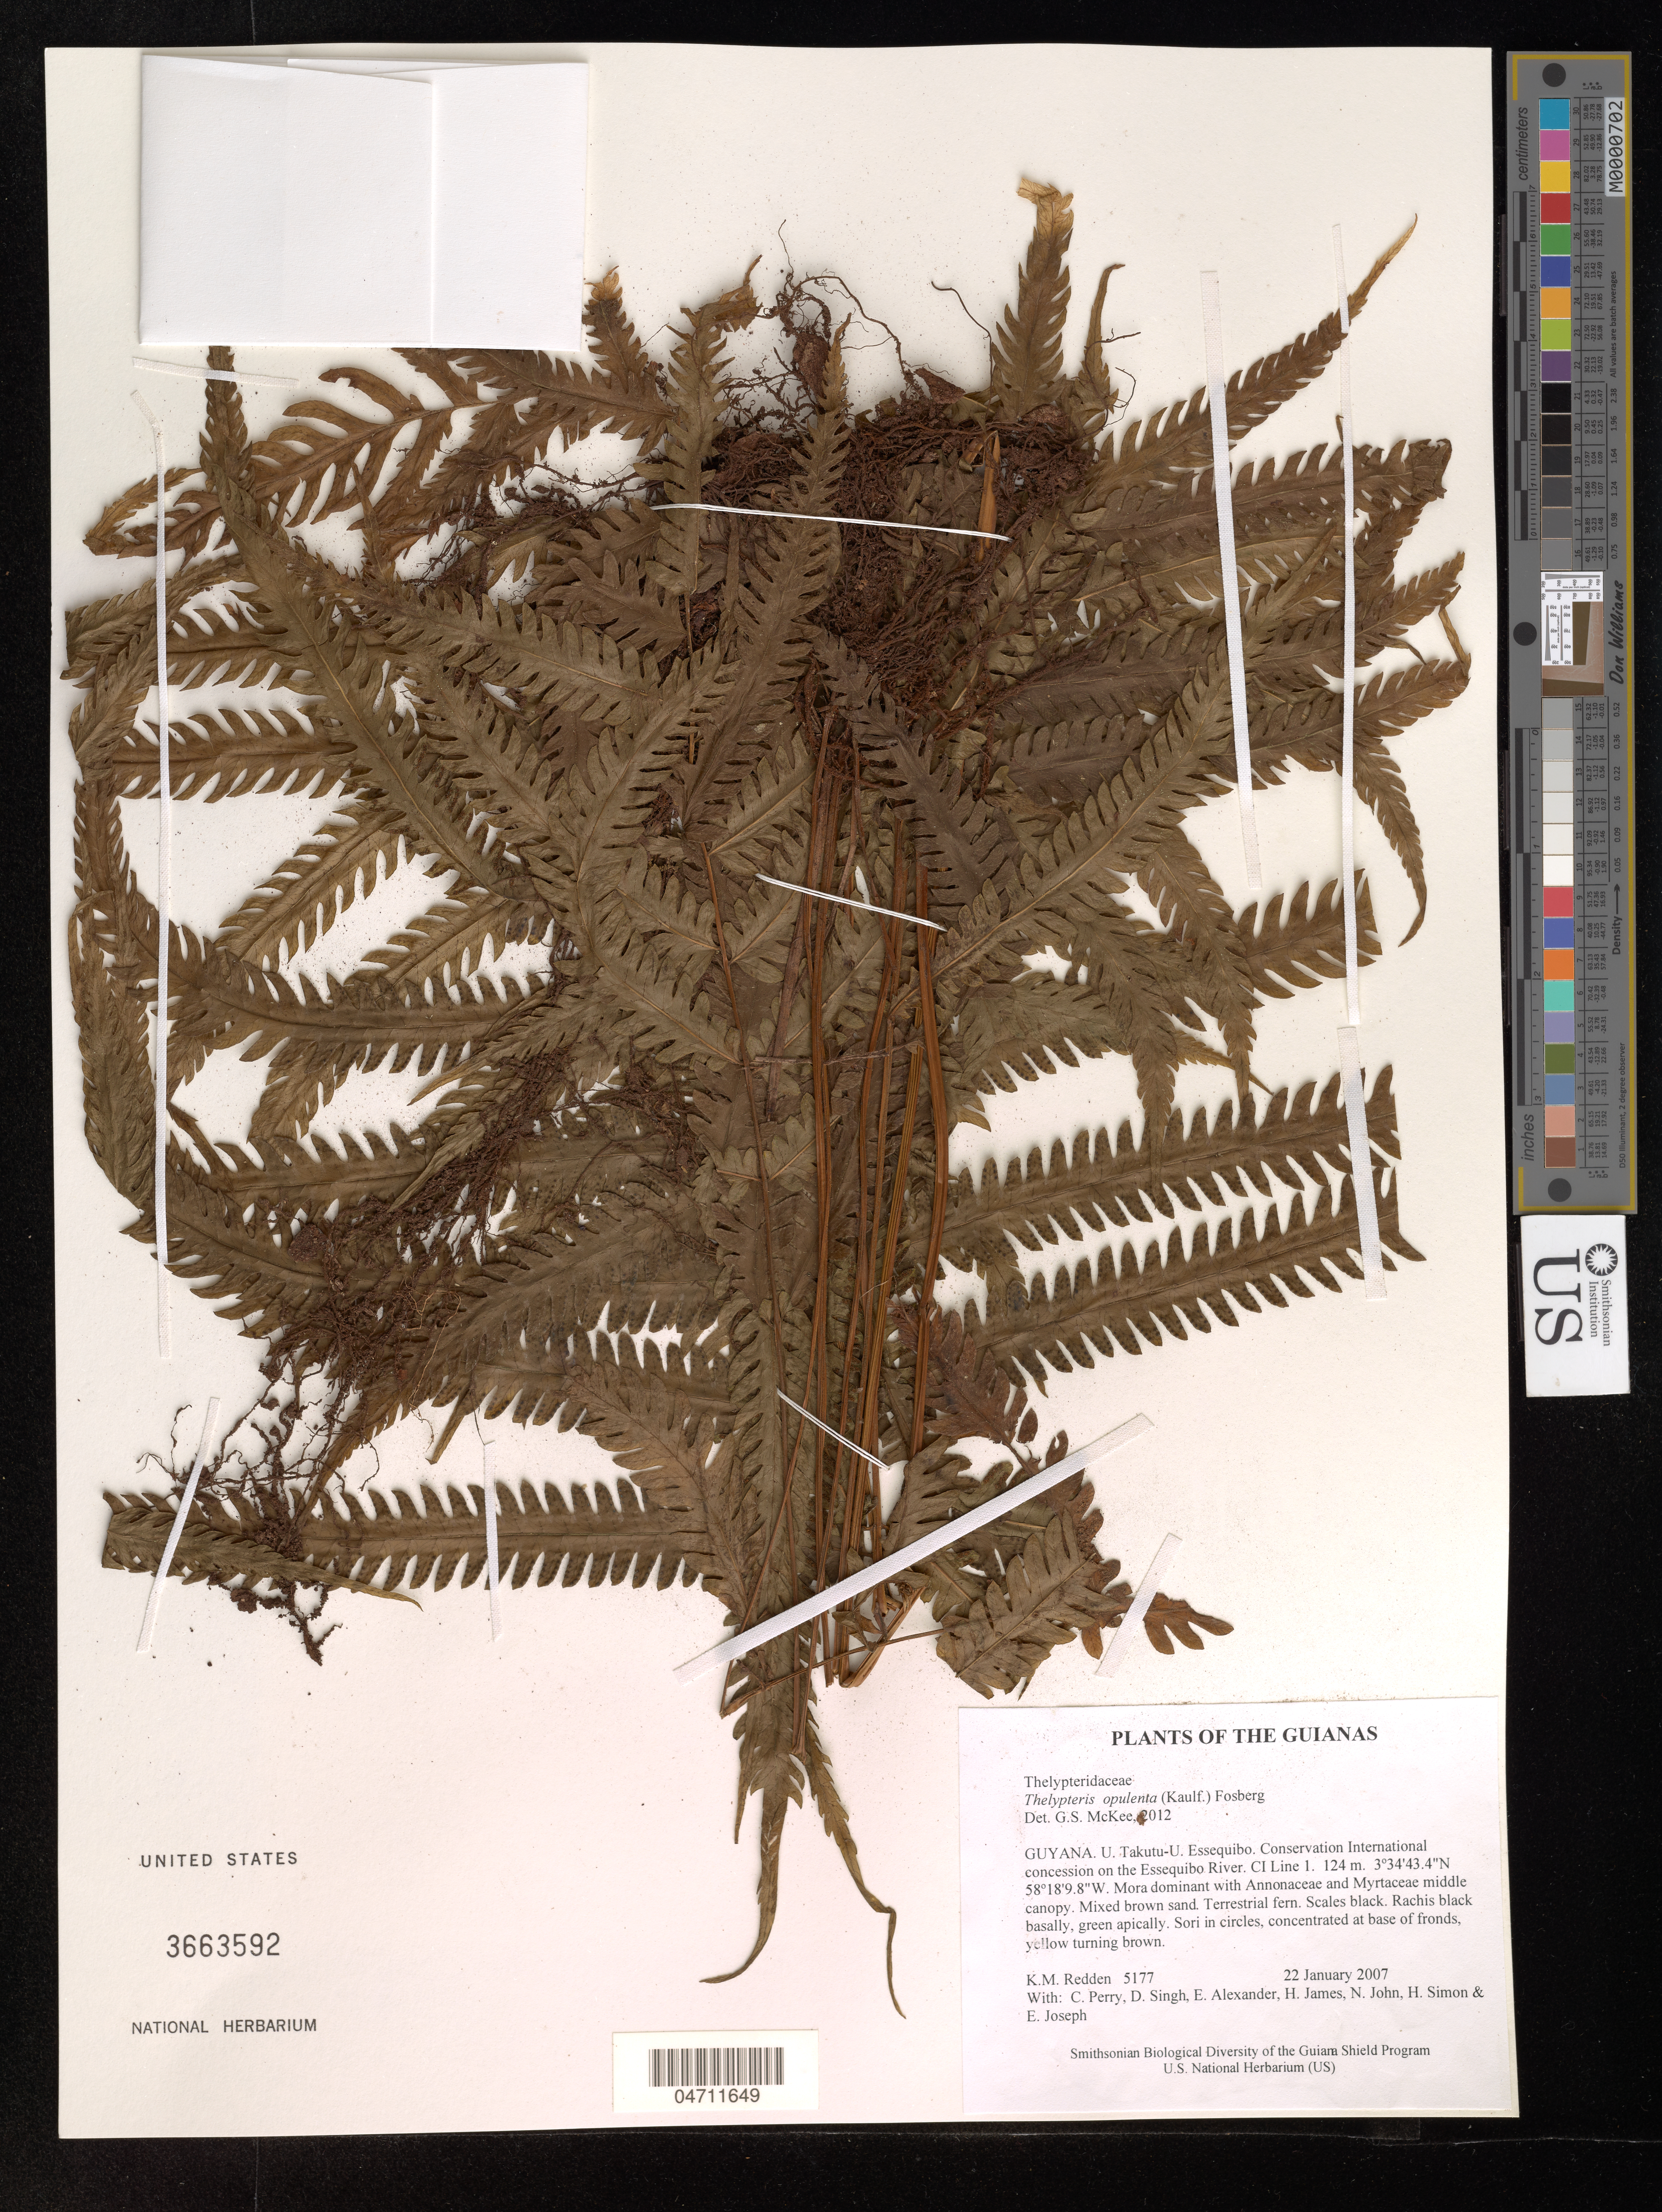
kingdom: Plantae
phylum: Tracheophyta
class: Polypodiopsida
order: Polypodiales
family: Thelypteridaceae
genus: Thelypteris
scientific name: Thelypteris opulenta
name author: (Kaulf.) Fosberg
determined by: McKee, G. S., (US), NMNH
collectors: K. M. Redden, C. Perry, D. Singh, E. Alexander, H. James, N. John, H. Simon & E. Joseph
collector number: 5177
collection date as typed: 22 January 2007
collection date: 2007-01-22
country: Guyana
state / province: U. Takutu-U. Essequibo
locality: Conservation International concession on the Essequibo River. CI Line 1.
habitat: Mora dominant with Annonaceae and Myrtaceae middle canopy. Mixed brown sand.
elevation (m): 124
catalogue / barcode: US 3663592